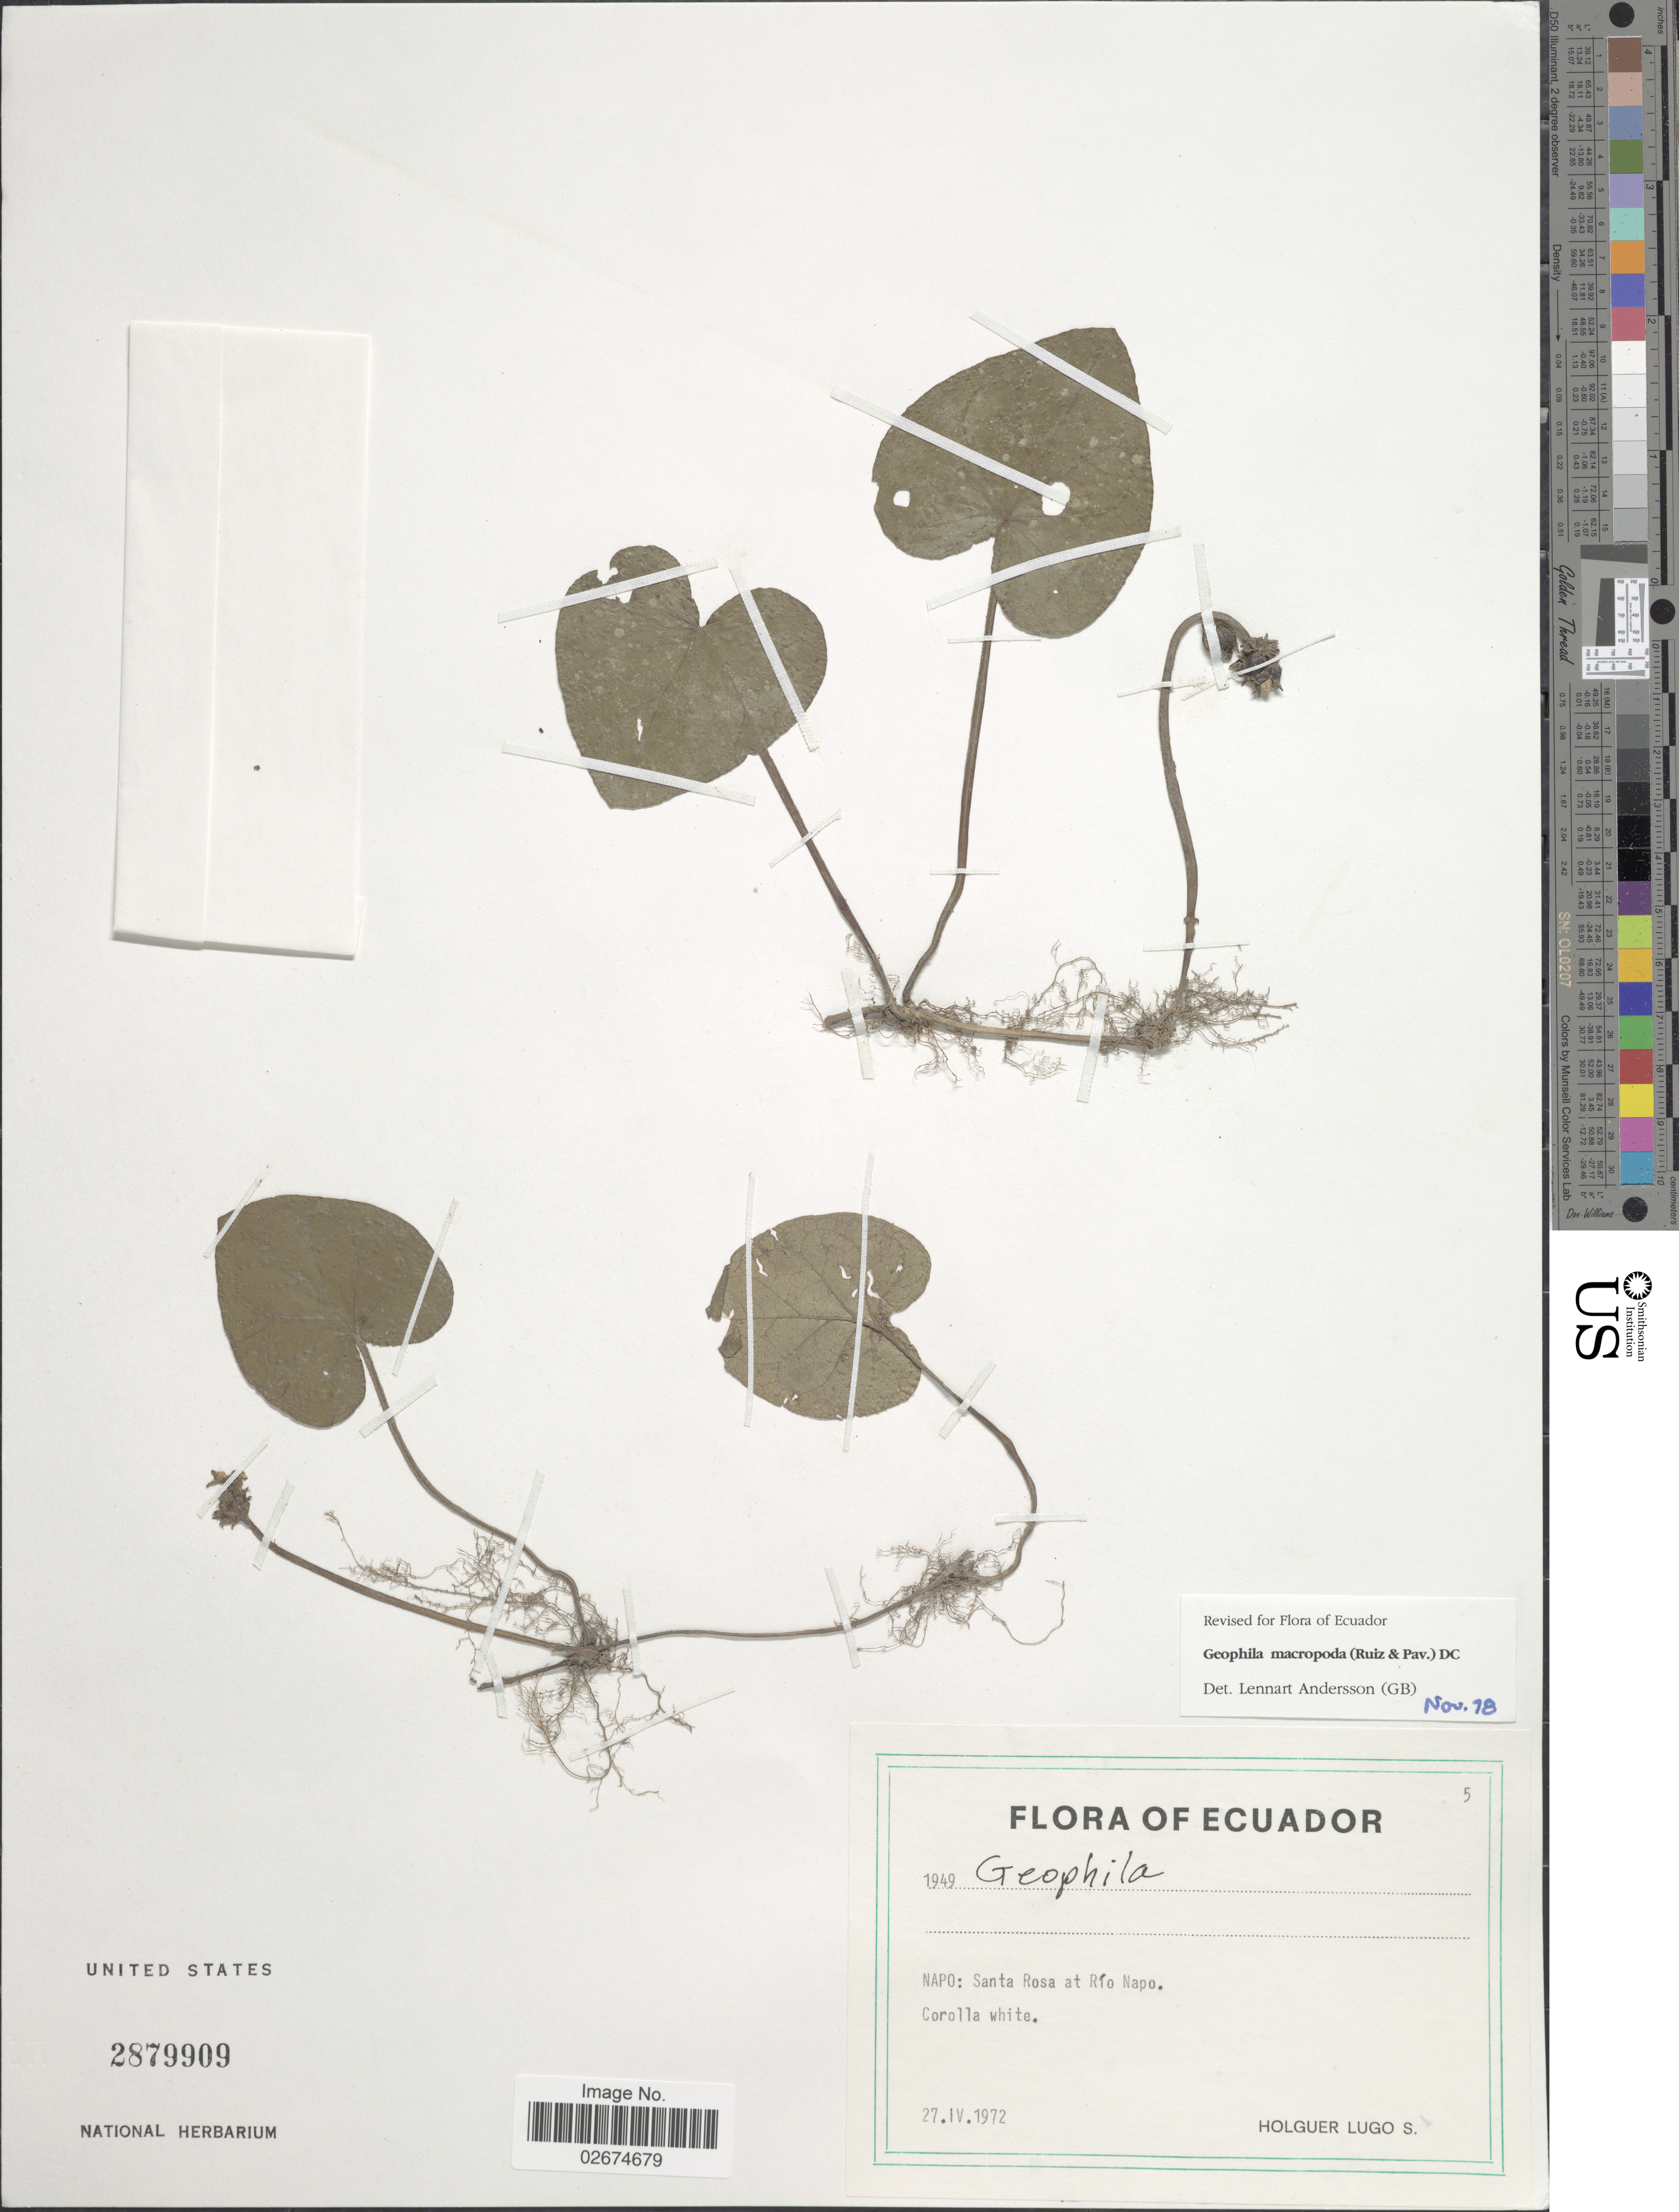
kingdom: Plantae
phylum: Tracheophyta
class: Magnoliopsida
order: Gentianales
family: Rubiaceae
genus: Geophila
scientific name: Geophila macropoda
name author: (Ruiz & Pav.) DC.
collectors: H. Lugo S.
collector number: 1949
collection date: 1972-04-27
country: Ecuador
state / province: Napo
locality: Napo: Santa Rosa at Rio Napo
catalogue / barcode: US 2879909